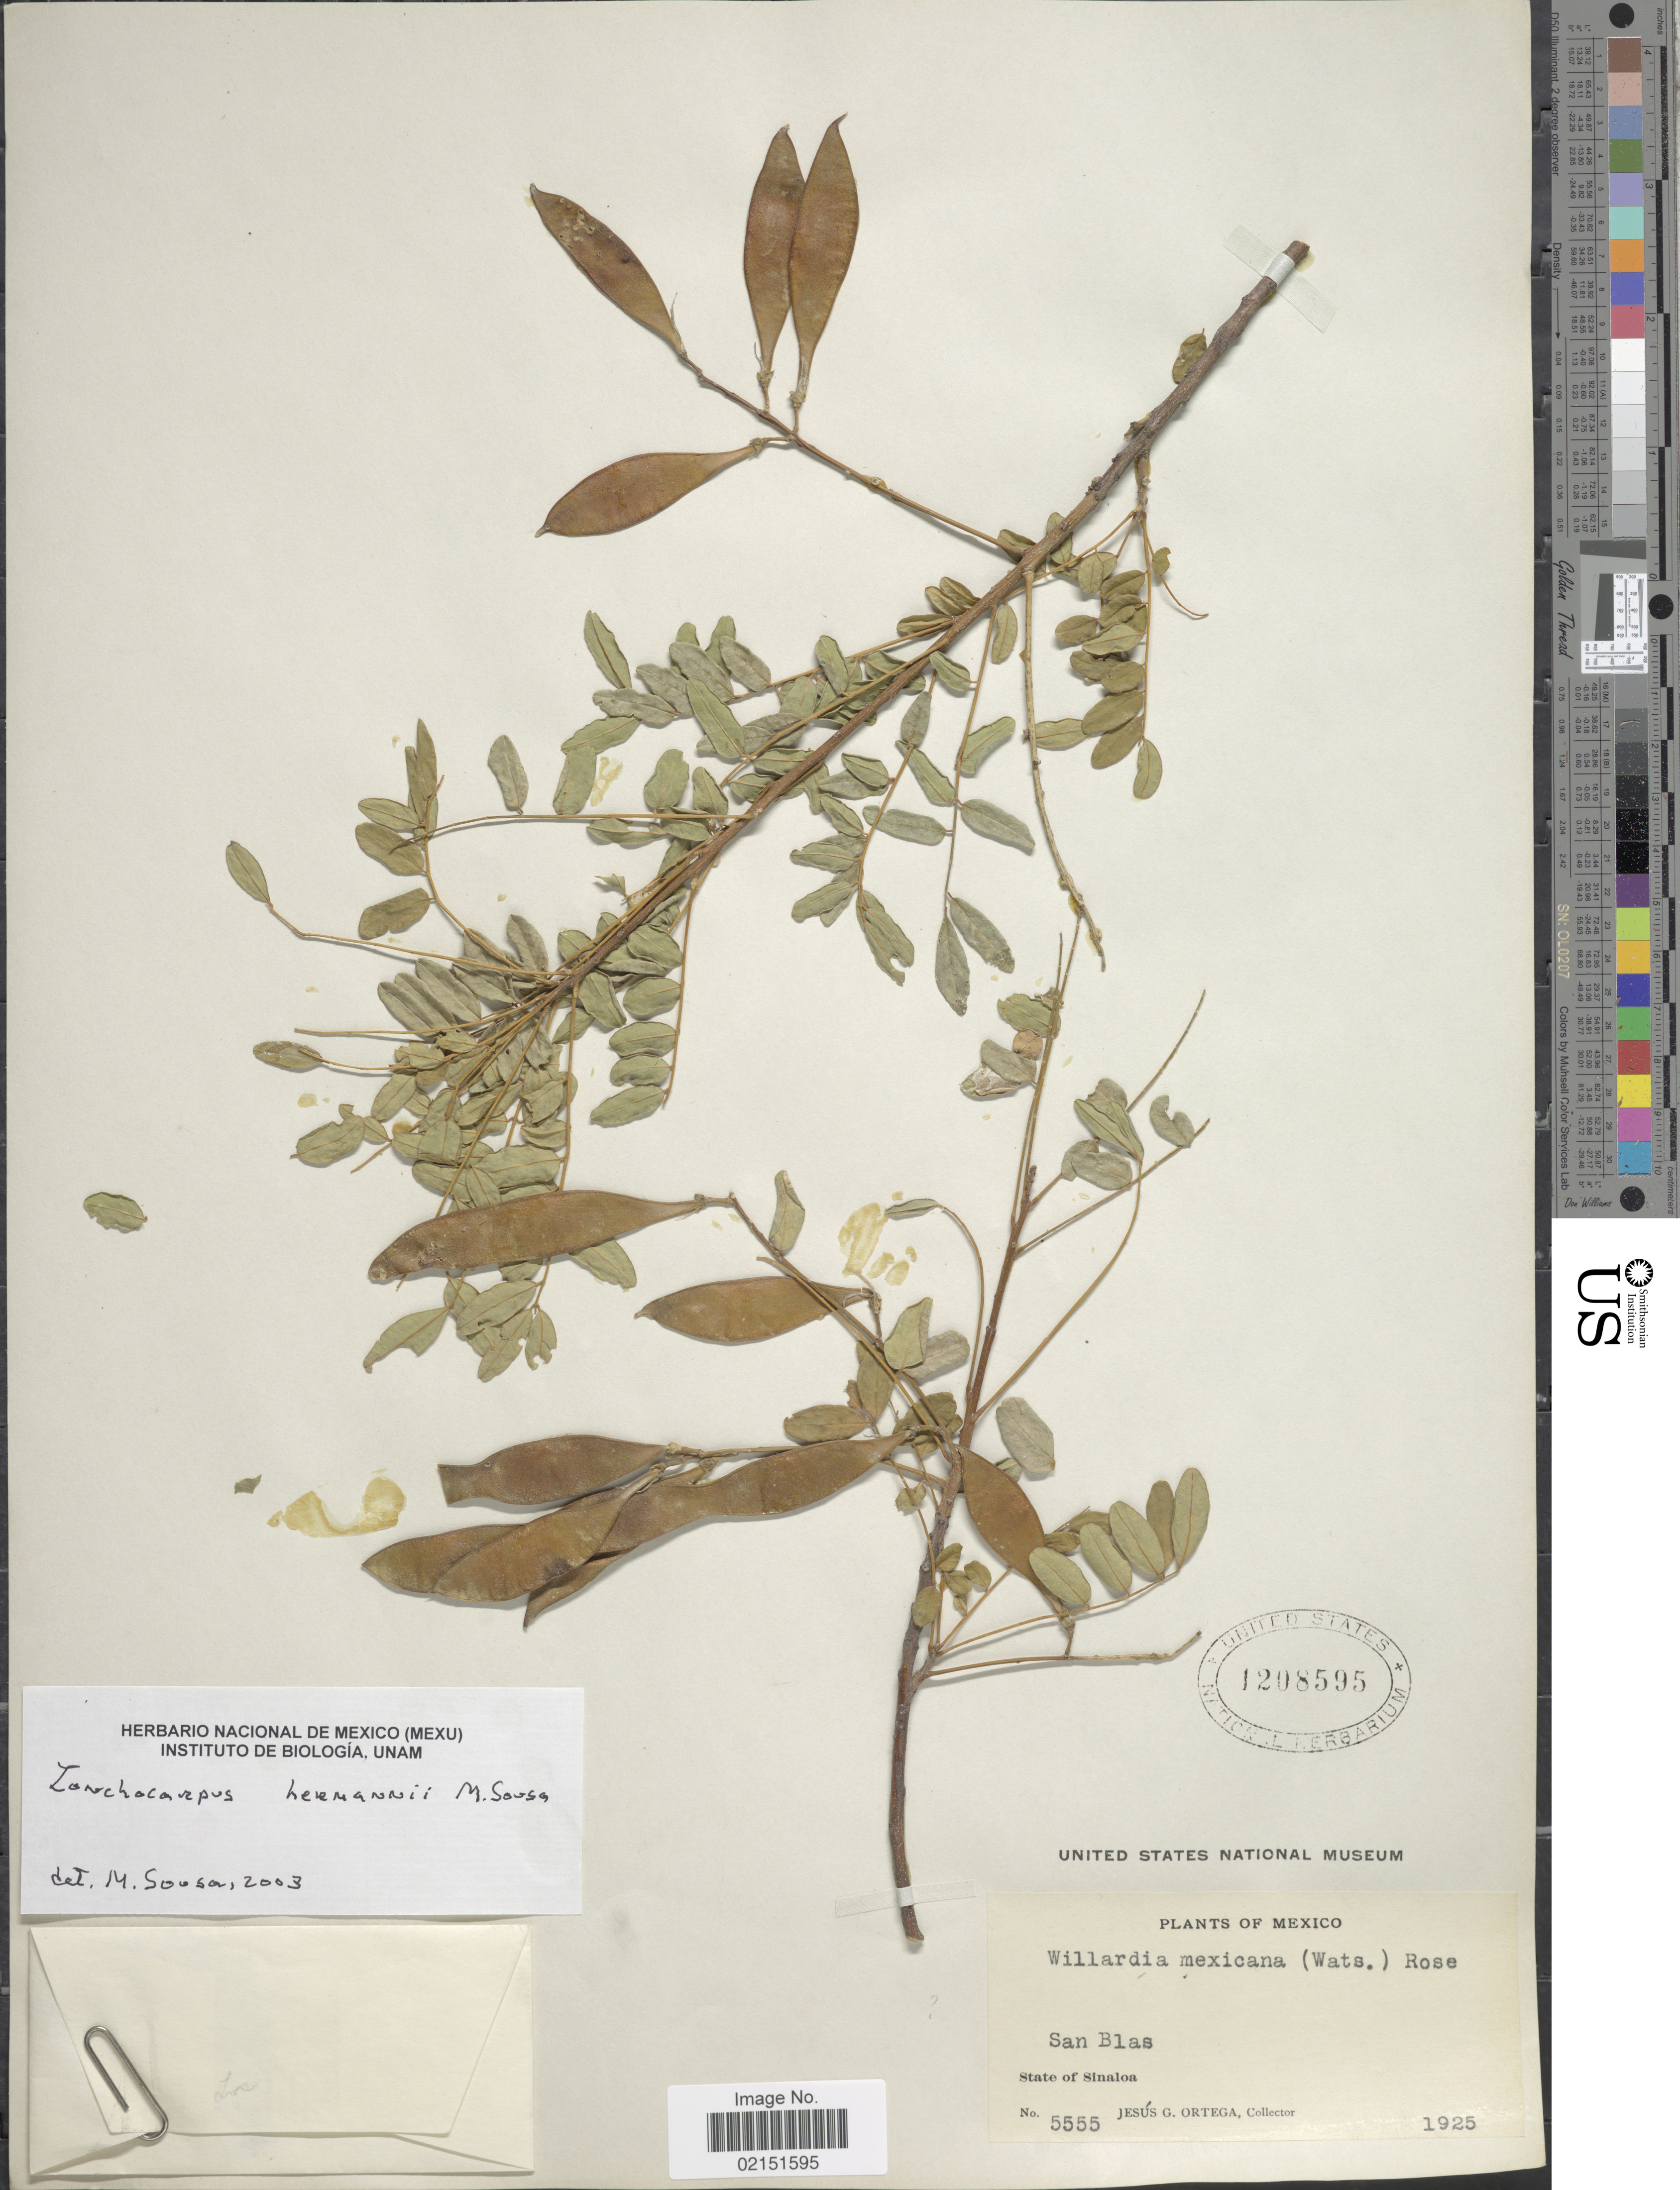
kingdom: Plantae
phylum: Tracheophyta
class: Magnoliopsida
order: Fabales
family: Fabaceae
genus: Lonchocarpus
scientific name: Lonchocarpus hermannii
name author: M. Sousa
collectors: J. Ortega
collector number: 5555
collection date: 1925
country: Mexico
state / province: Sinaloa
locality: San Blas. State of Sinaloa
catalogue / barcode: US 1208595